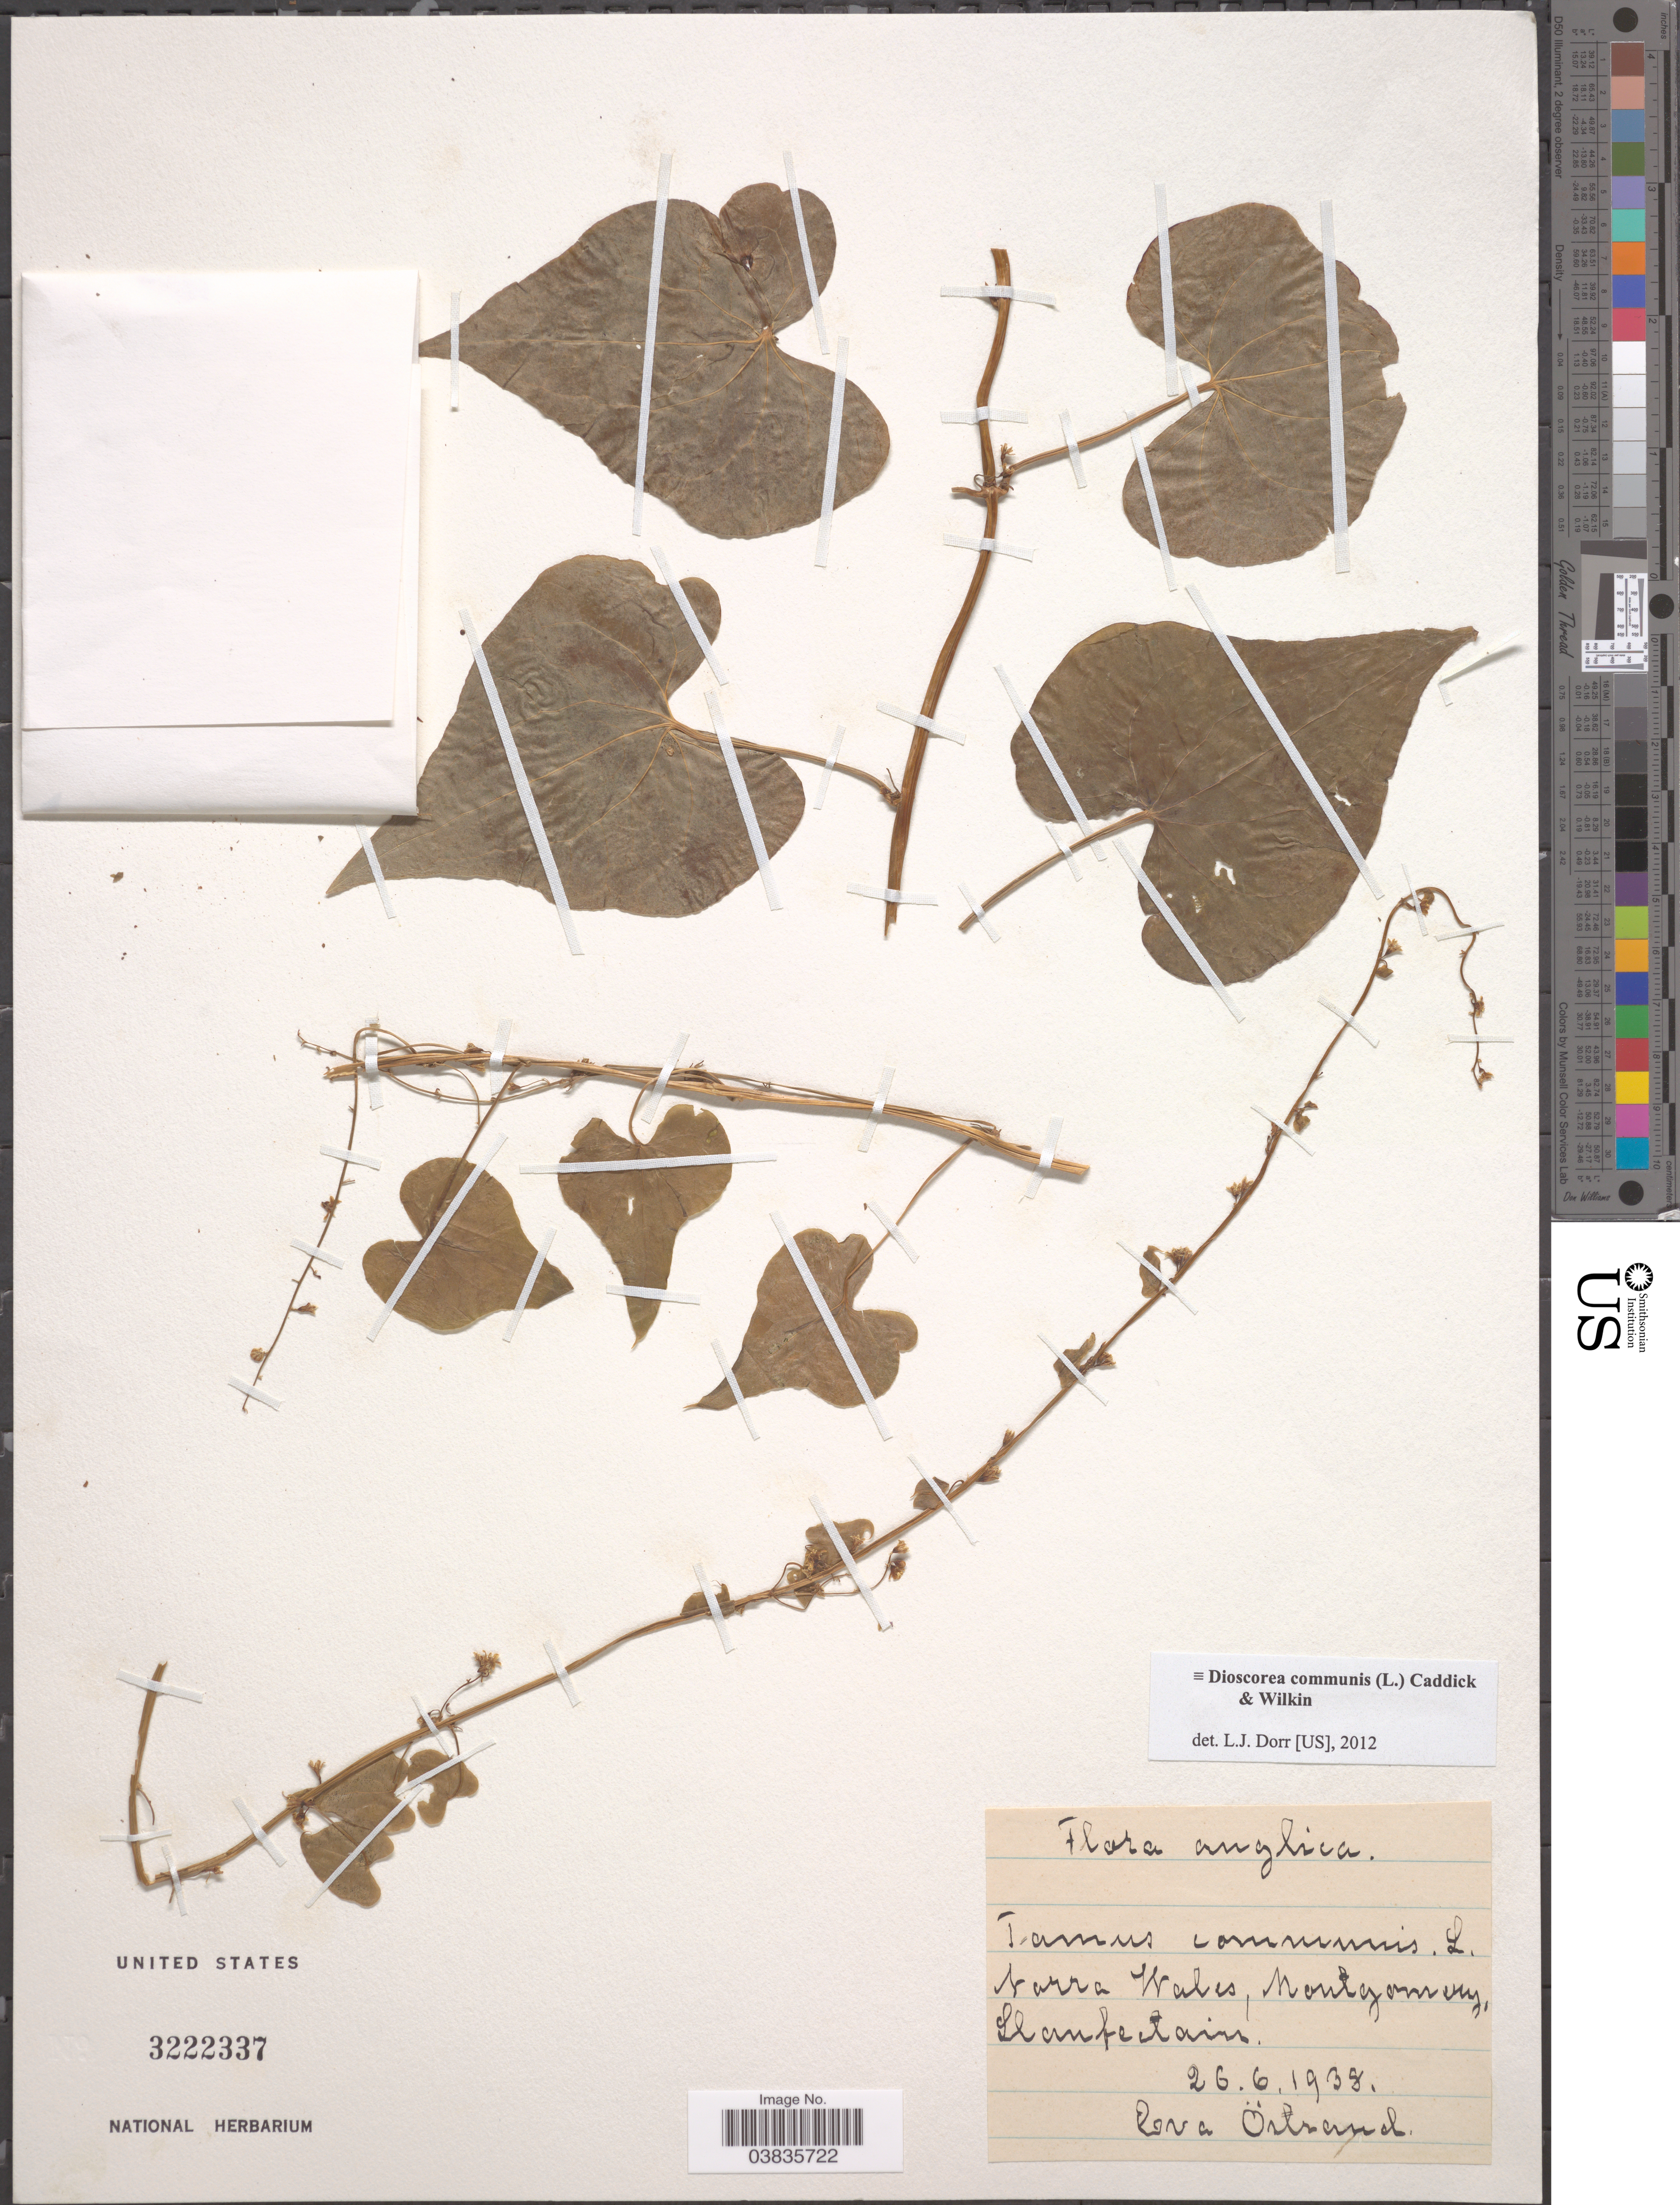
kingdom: Plantae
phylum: Tracheophyta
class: Liliopsida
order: Dioscoreales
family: Dioscoreaceae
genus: Dioscorea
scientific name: Dioscorea communis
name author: (L.) Caddick & Wilkin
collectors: E. Ostrand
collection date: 1938-06-26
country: United Kingdom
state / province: Wales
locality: Anglica. Tarra Wales, Montgomery, Llanfechain.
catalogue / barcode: US 3222337